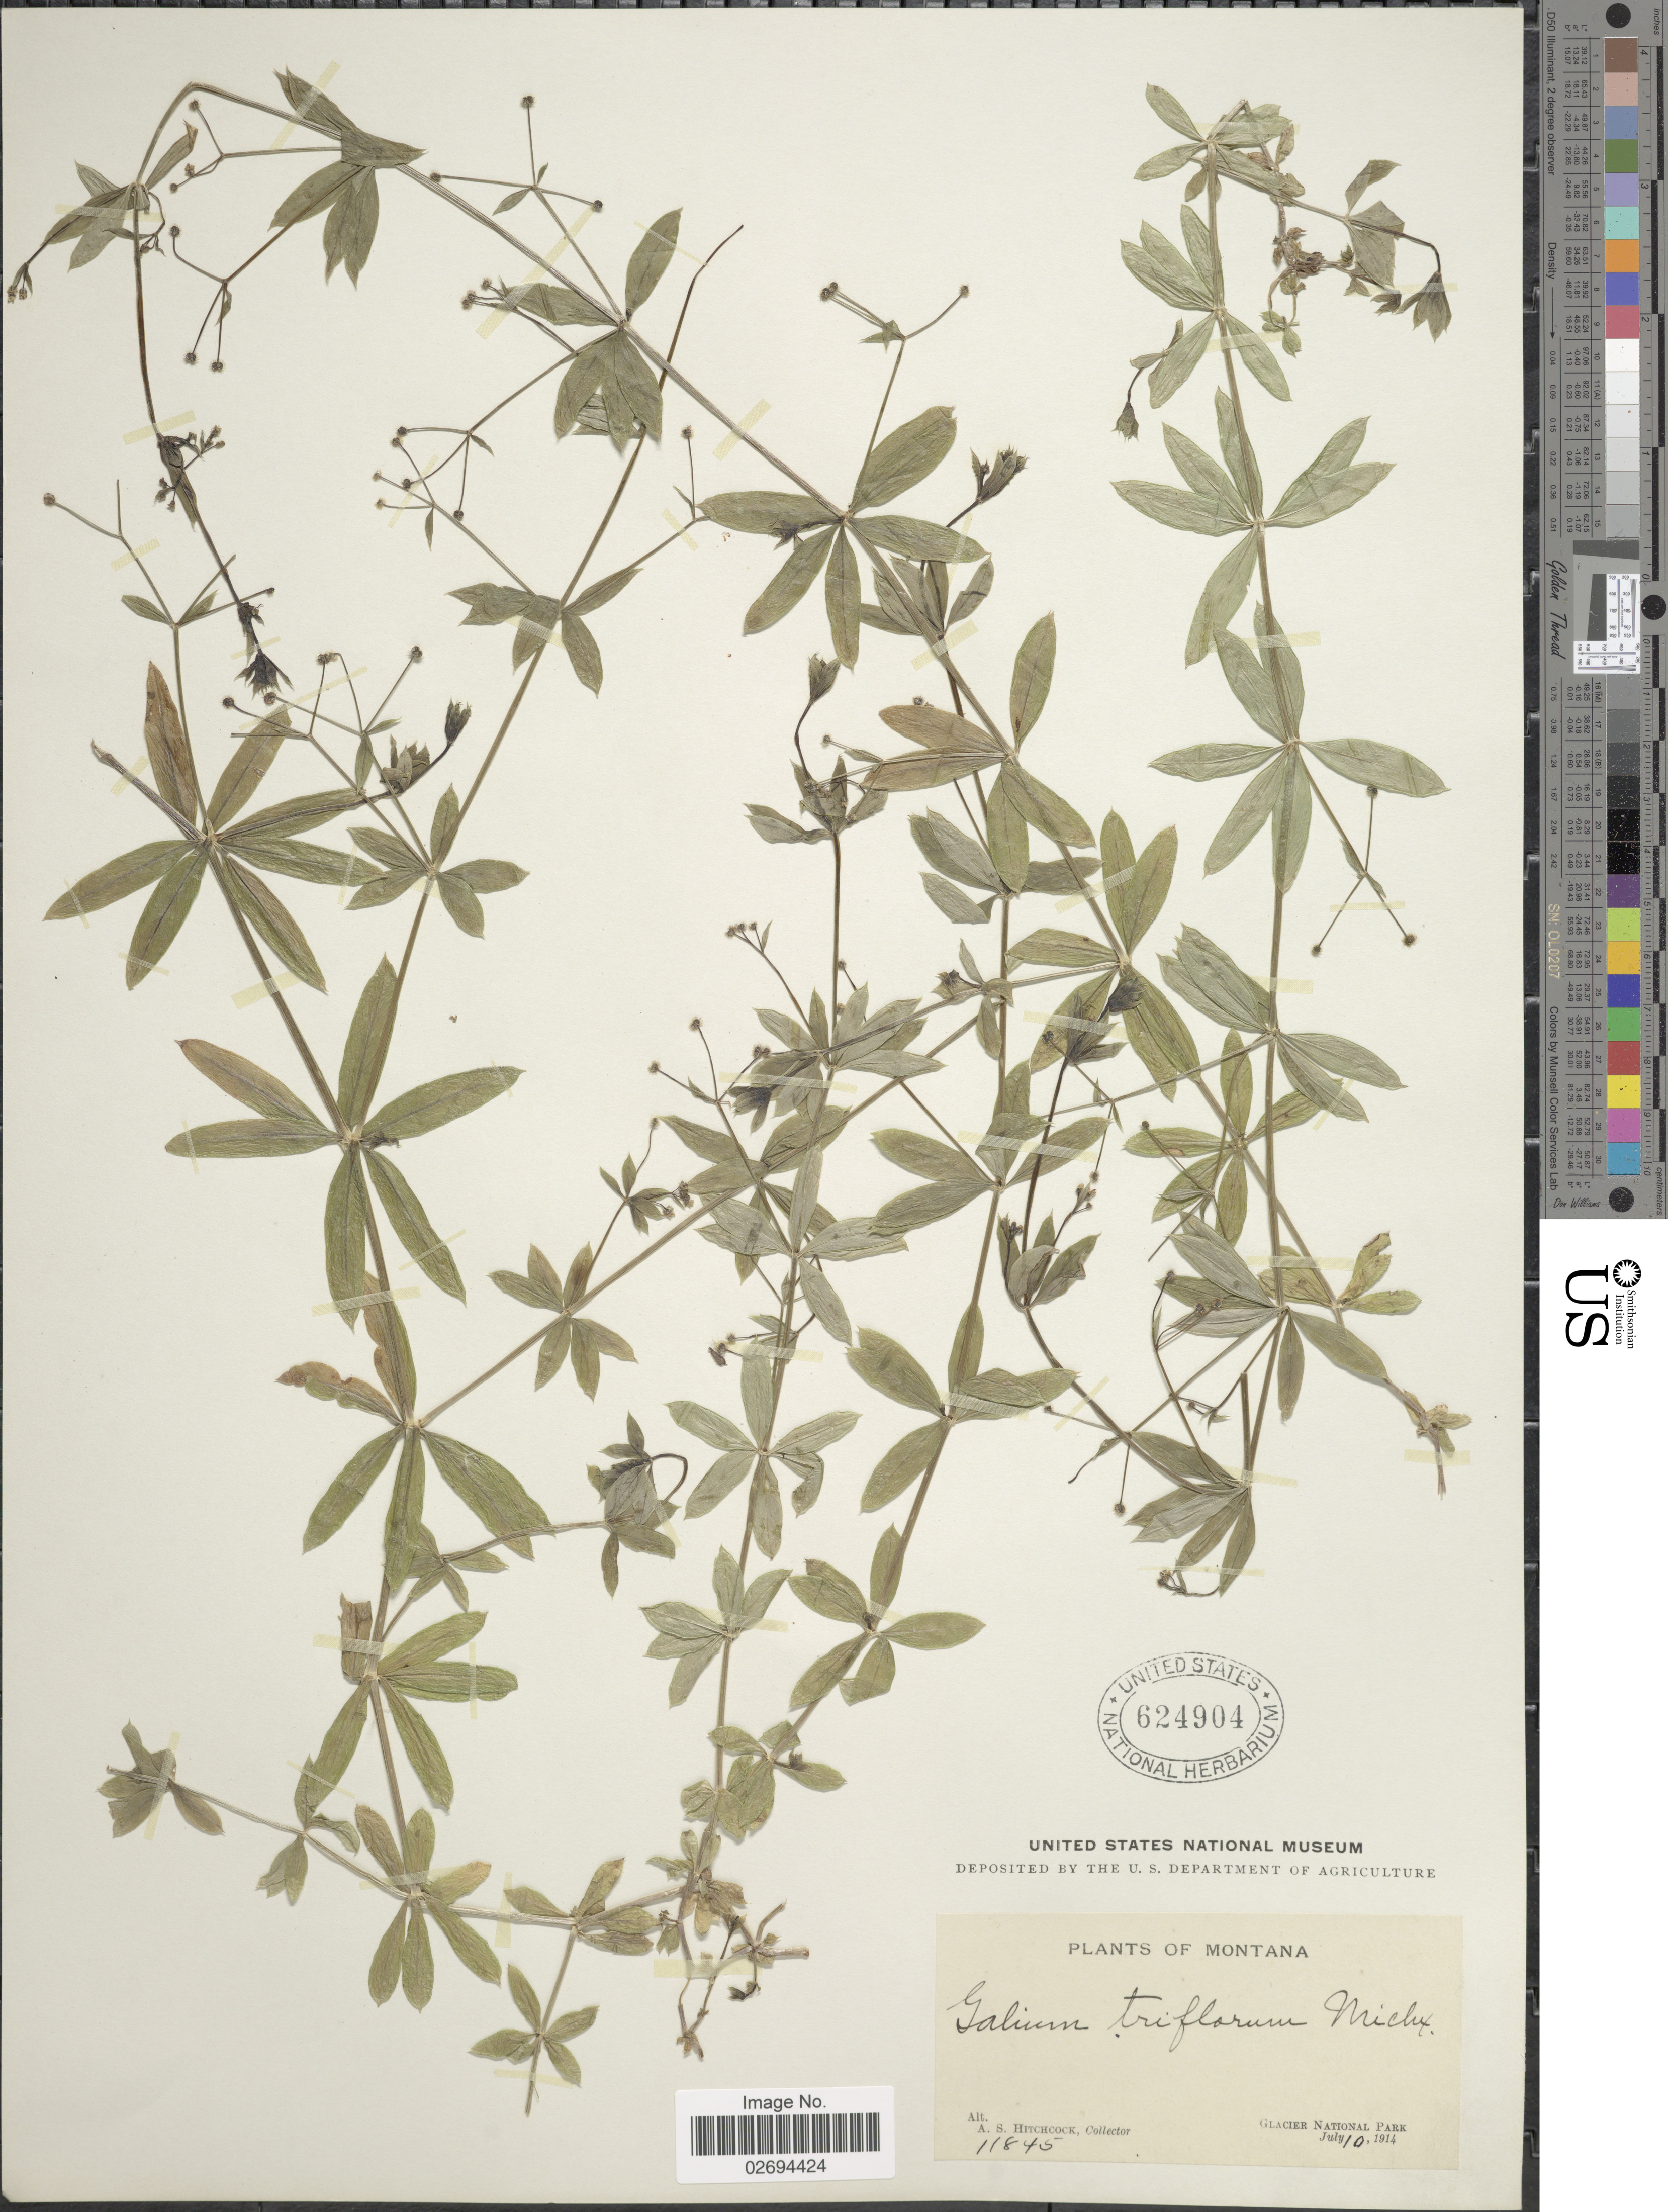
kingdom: Plantae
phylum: Tracheophyta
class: Magnoliopsida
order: Gentianales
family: Rubiaceae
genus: Galium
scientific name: Galium triflorum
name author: Michx.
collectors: A. S. Hitchcock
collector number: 11845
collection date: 1914-07-10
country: United States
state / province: Montana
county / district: Flathead / Glacier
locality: Glacier National Park.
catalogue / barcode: US 624904